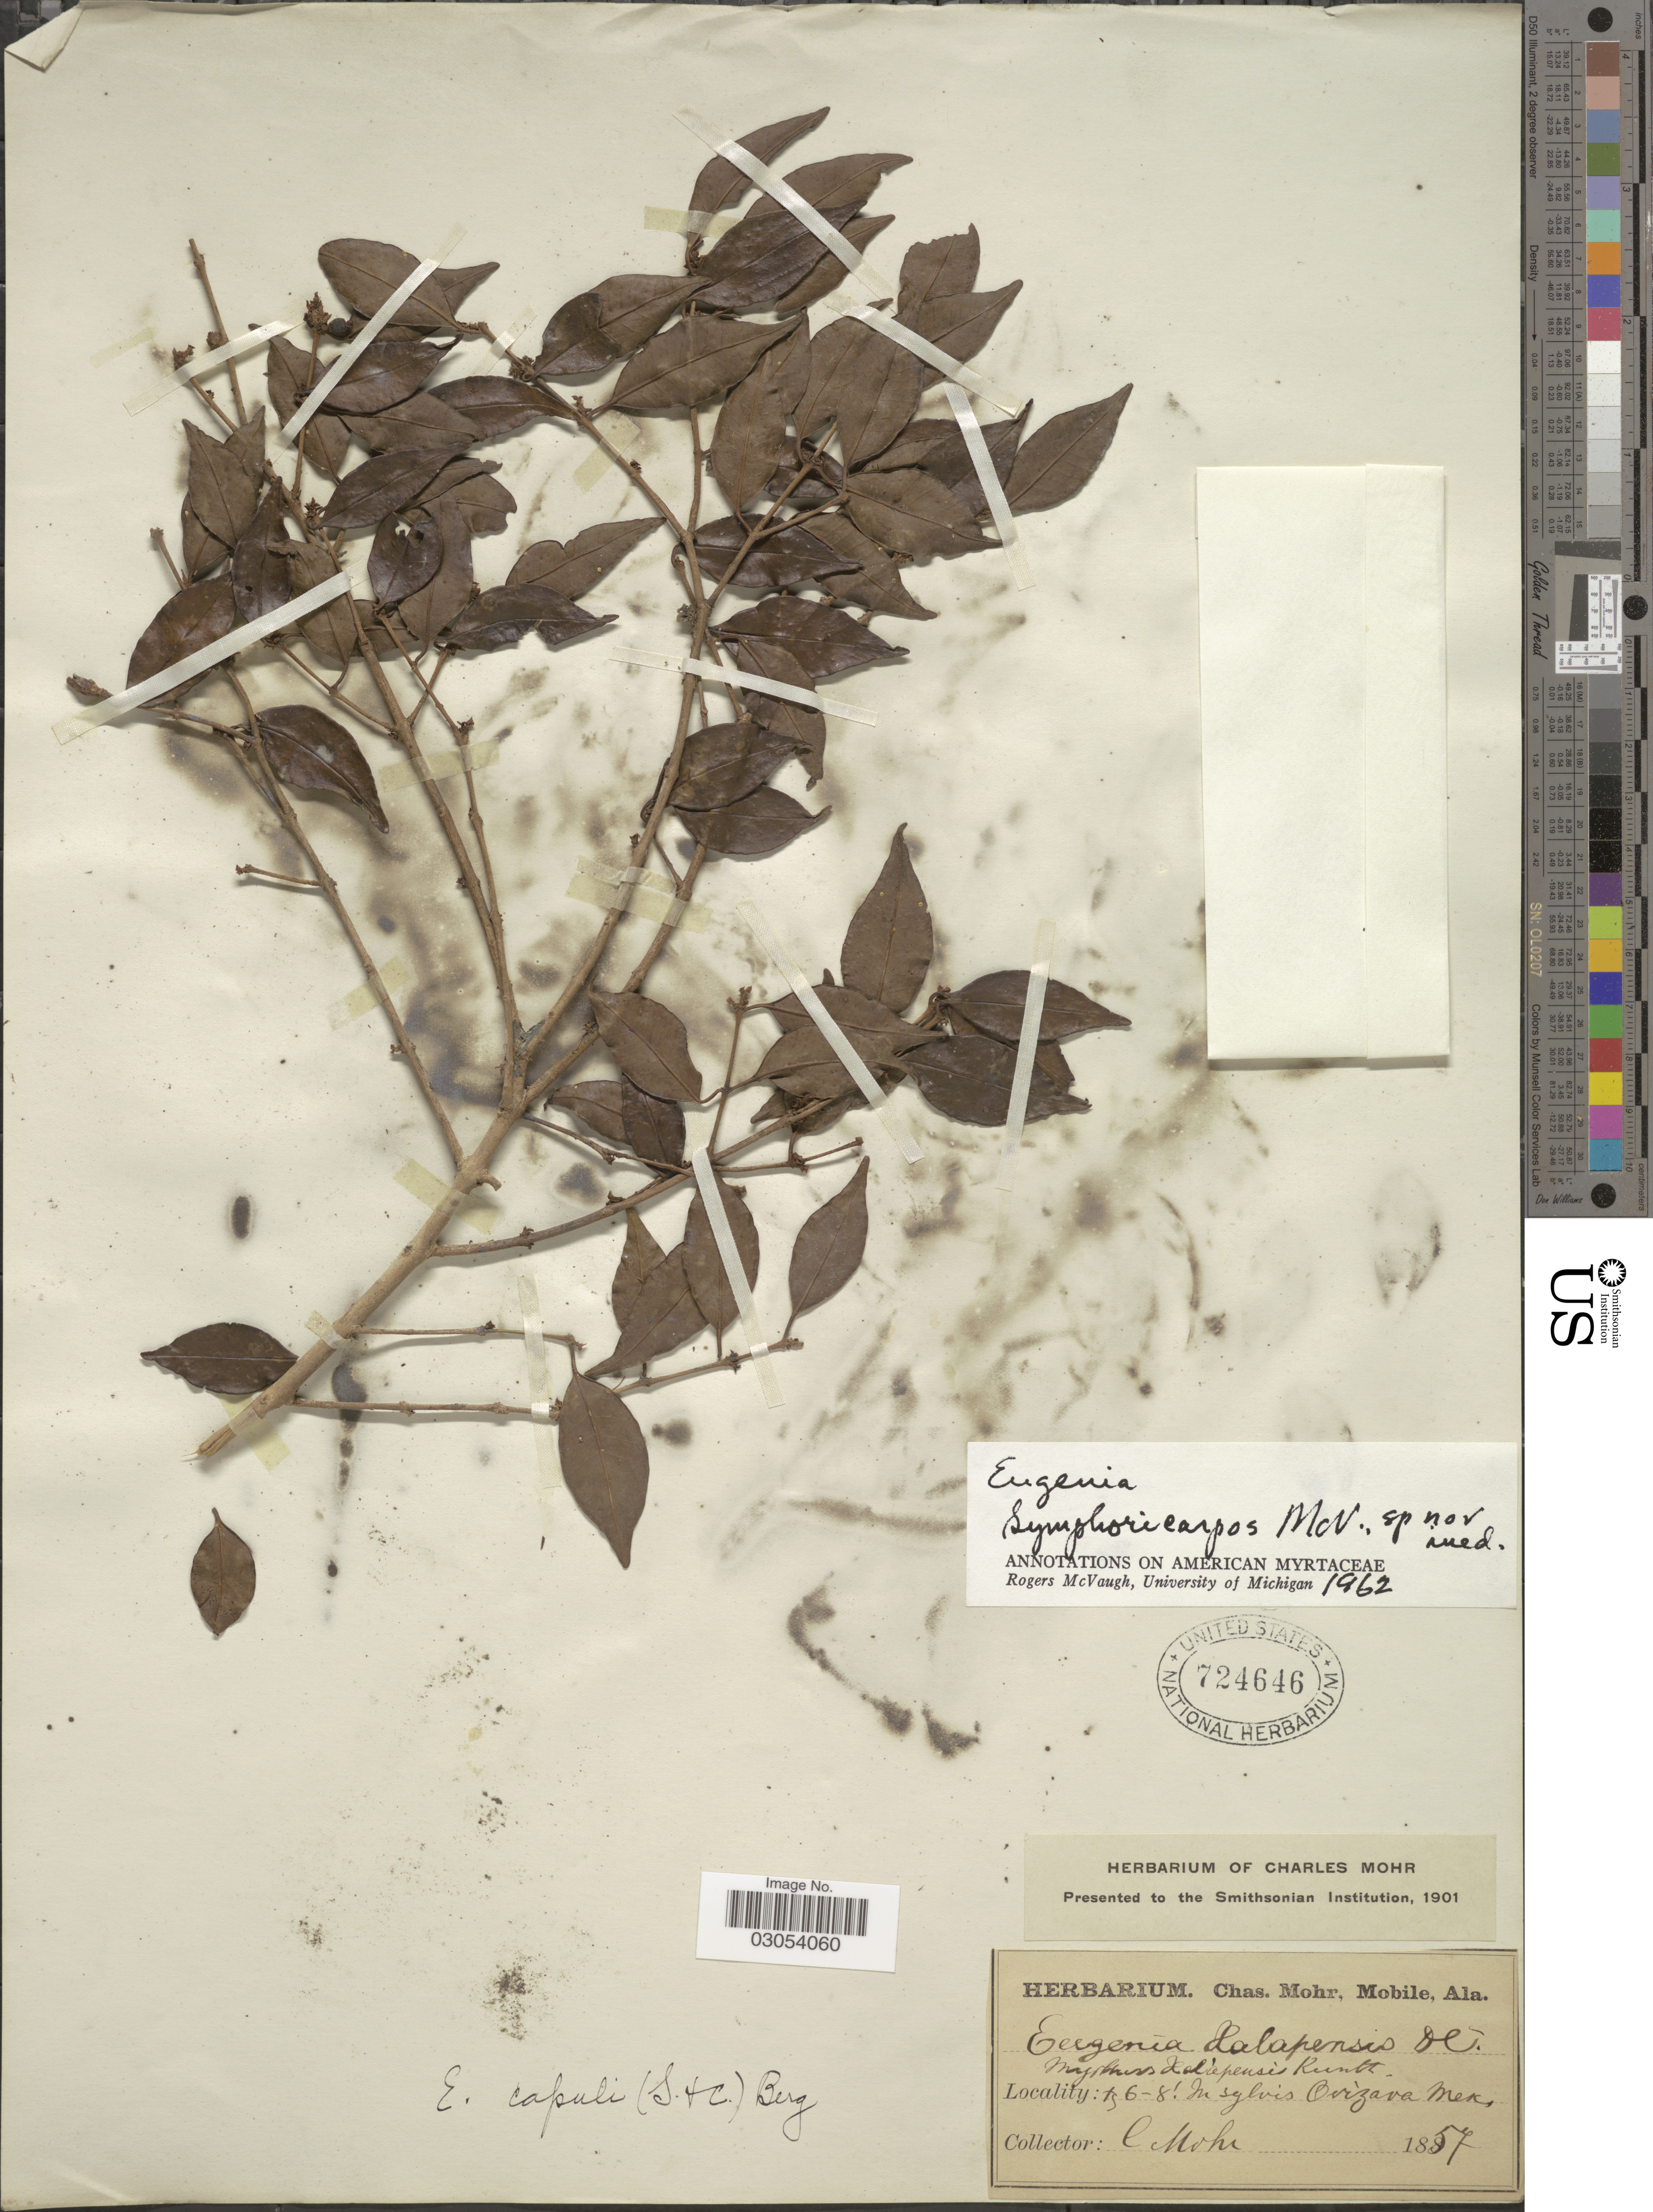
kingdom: Plantae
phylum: Tracheophyta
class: Magnoliopsida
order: Myrtales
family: Myrtaceae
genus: Eugenia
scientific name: Eugenia symphoricarpos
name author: McVaugh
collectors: Mohr, C. T. (herbarium)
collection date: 1857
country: Mexico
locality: In sylvis Orizava Mex.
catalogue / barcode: US 724646